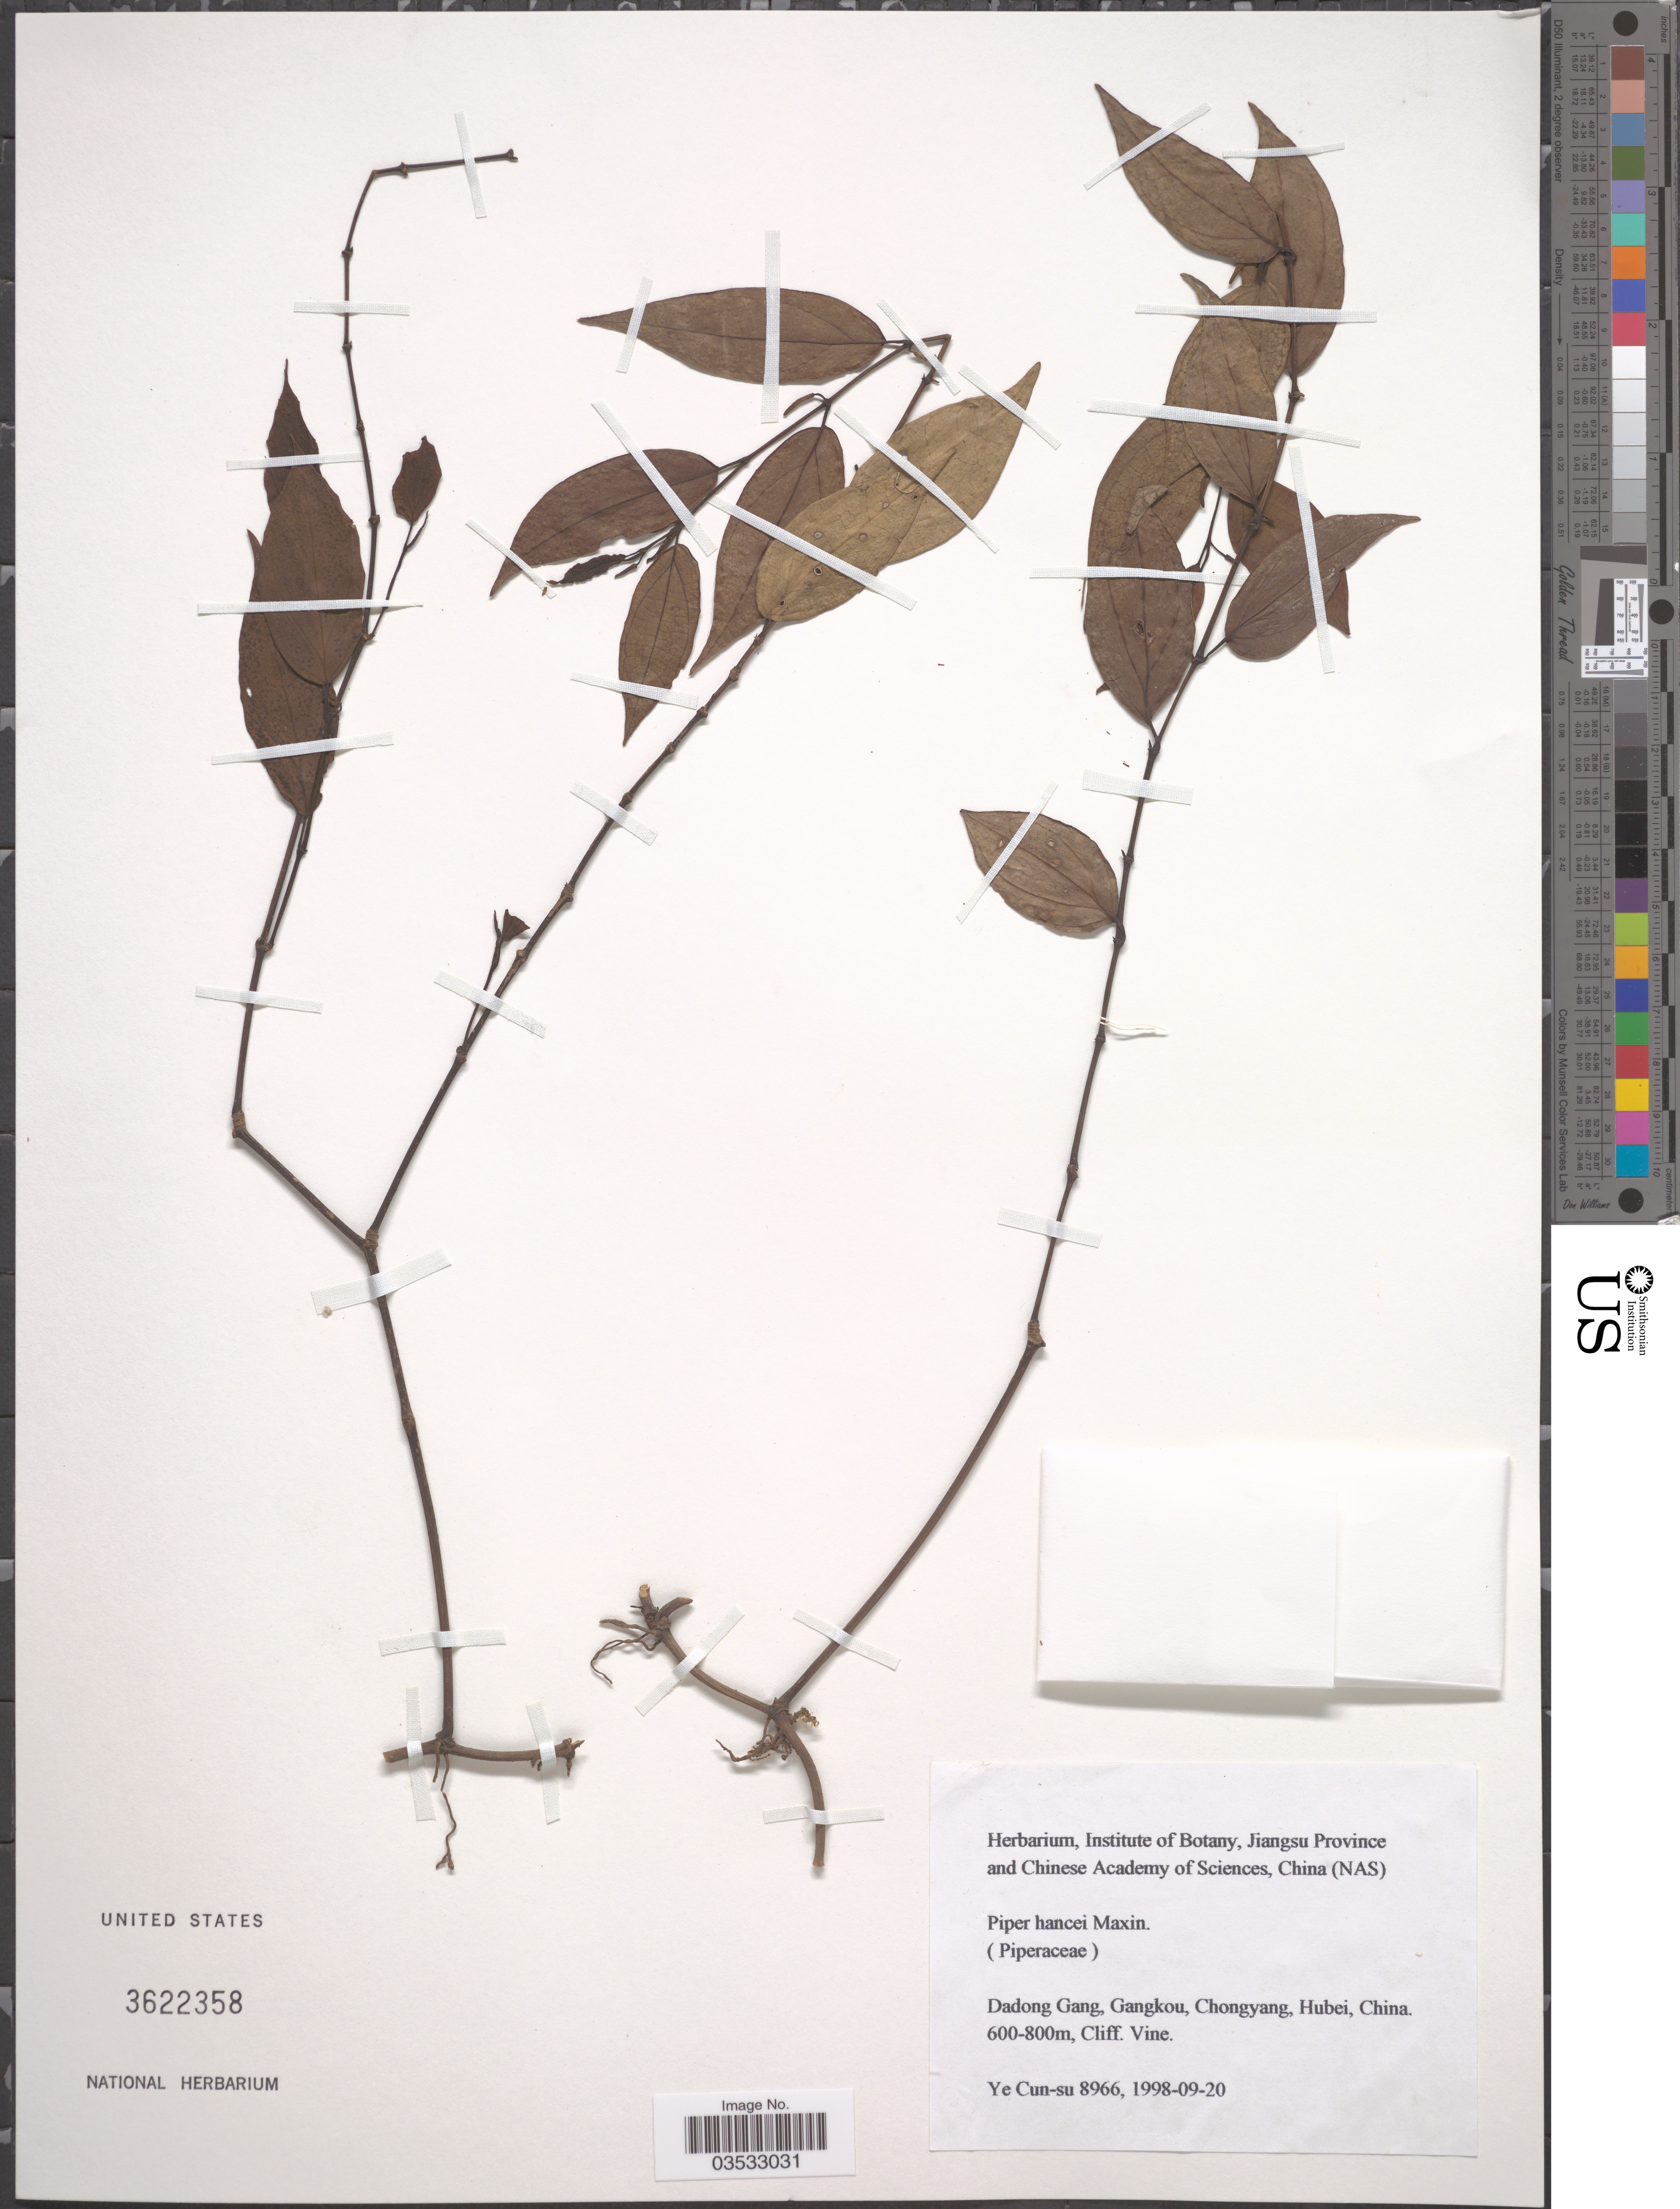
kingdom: Plantae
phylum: Tracheophyta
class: Magnoliopsida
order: Piperales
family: Piperaceae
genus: Piper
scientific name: Piper hancei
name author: Maxim.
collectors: Y. C. F. Su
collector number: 8966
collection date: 1998-09-20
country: China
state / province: Hubei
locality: Dadong Gang, Gangkou, Chongyang.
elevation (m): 600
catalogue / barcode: US 3622358